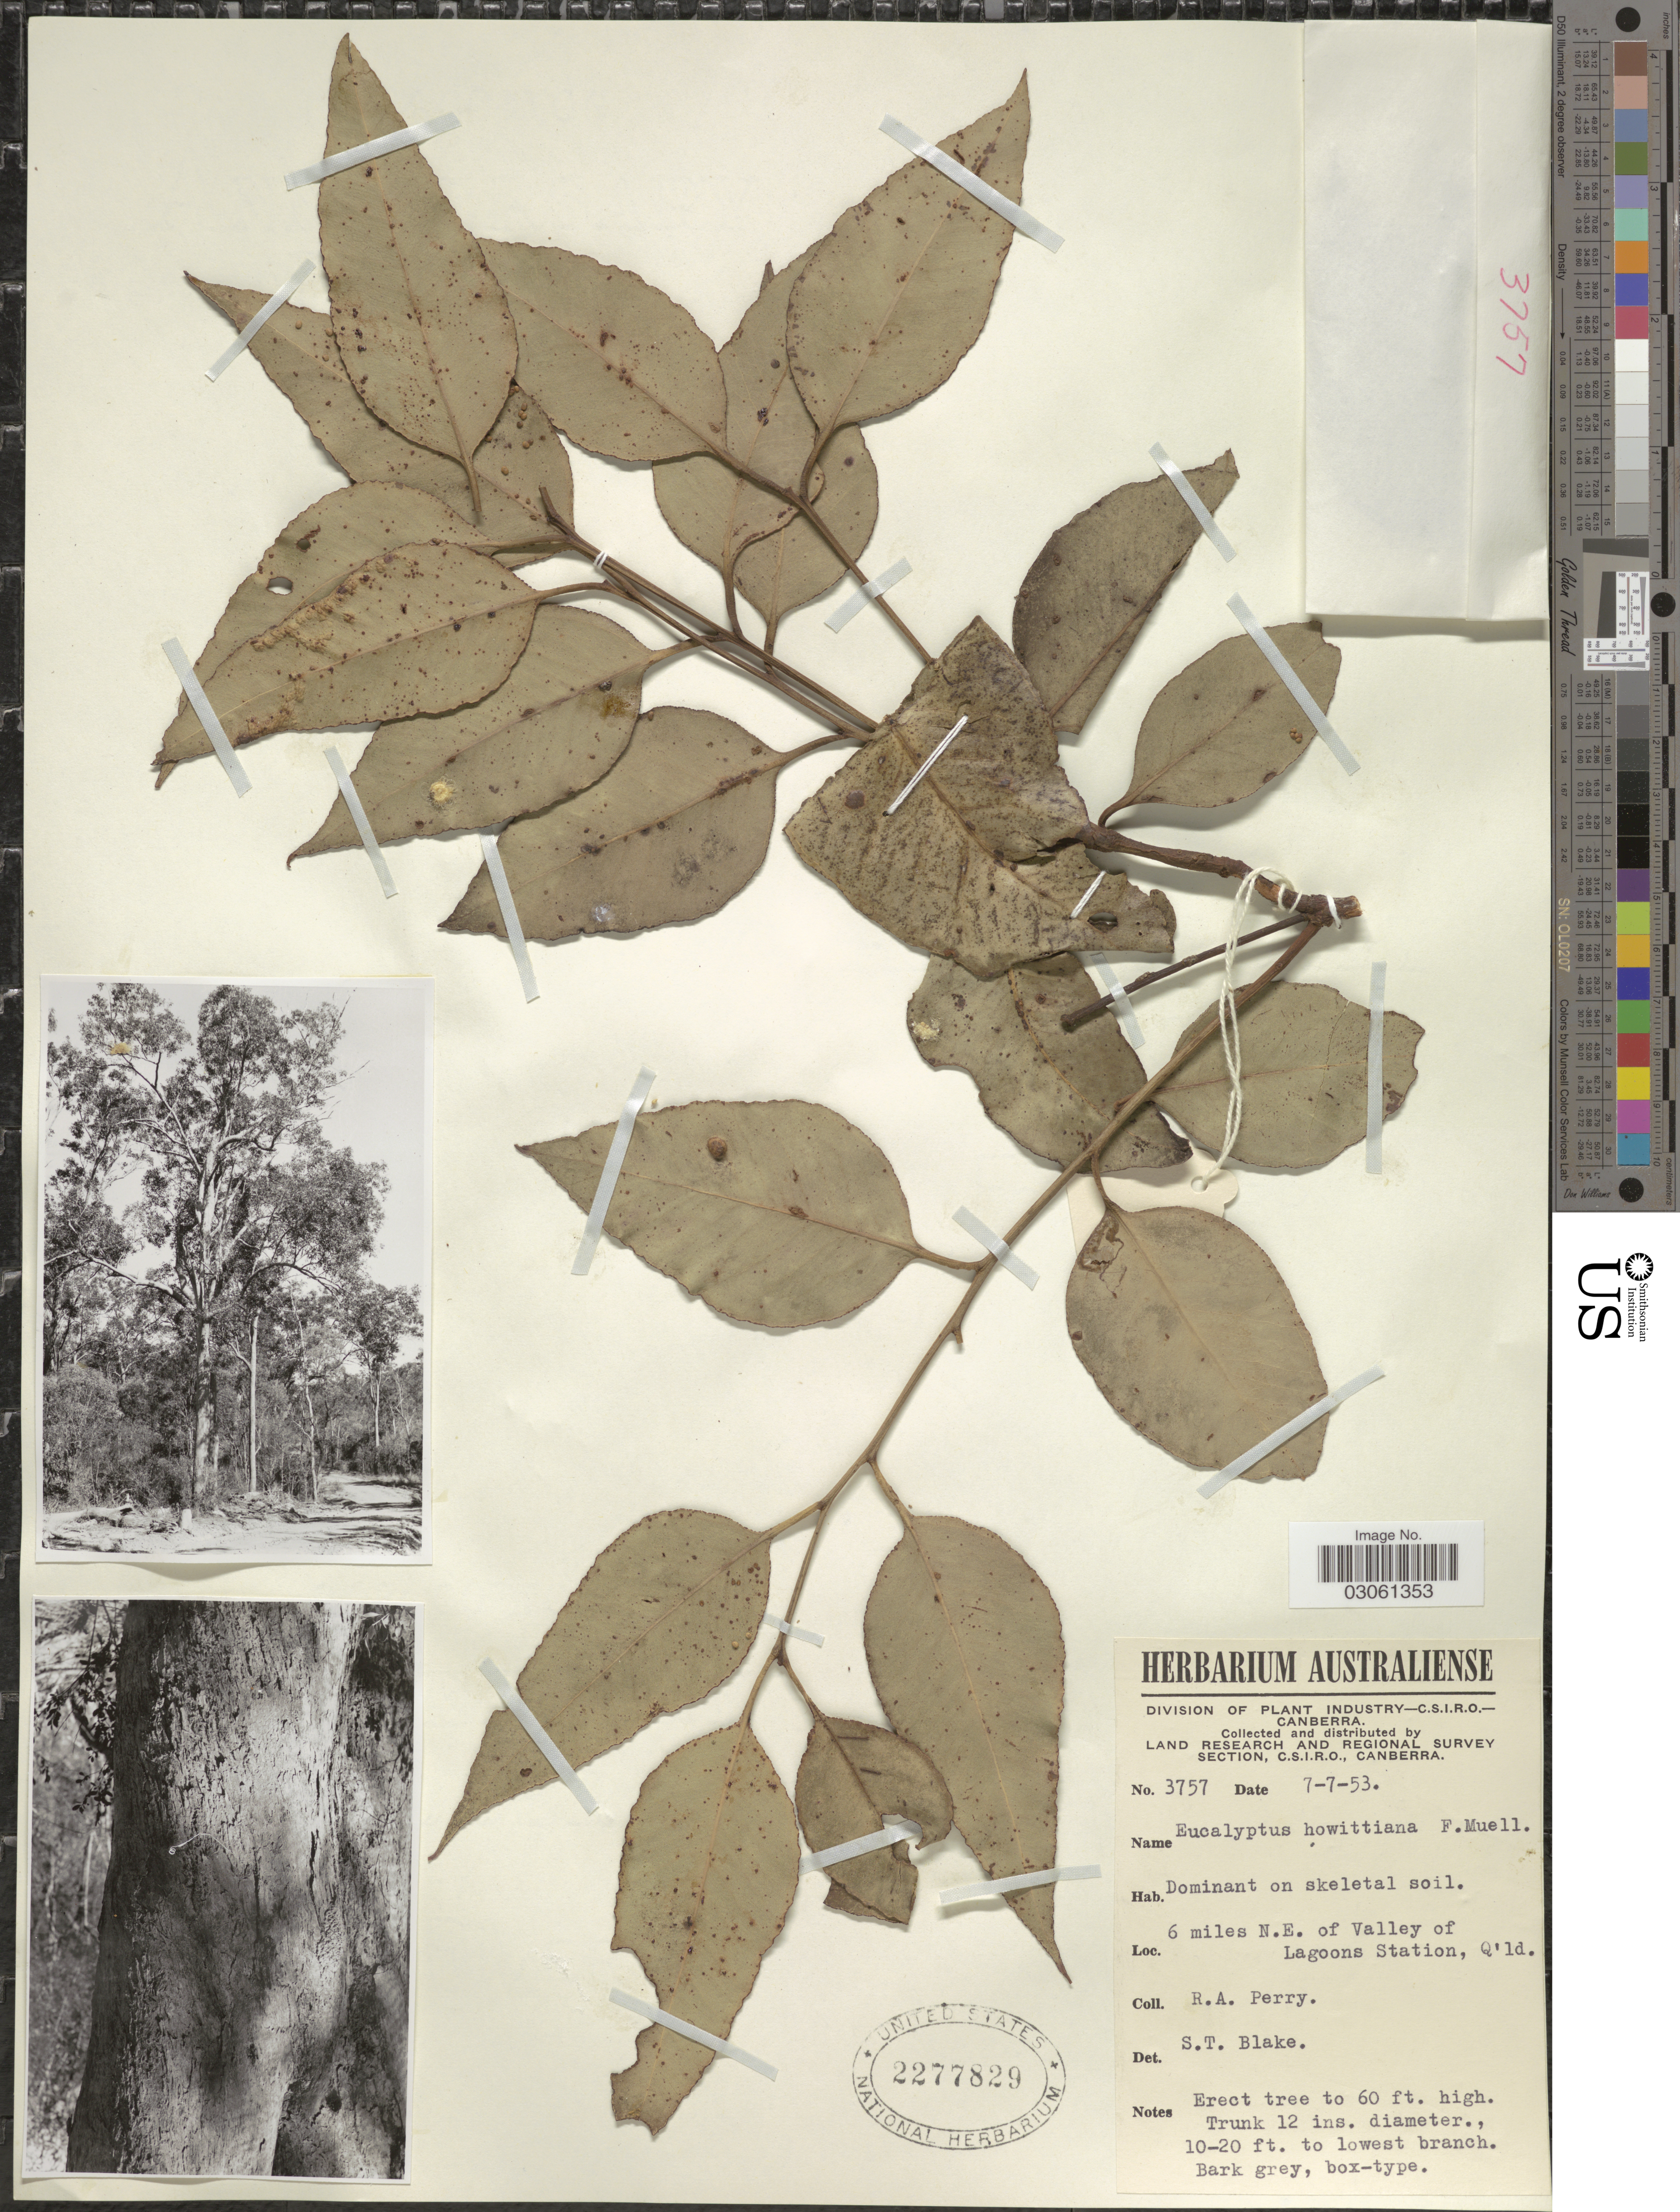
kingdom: Plantae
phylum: Tracheophyta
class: Magnoliopsida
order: Myrtales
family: Myrtaceae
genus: Eucalyptus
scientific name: Eucalyptus howittiana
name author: F. Muell.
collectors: Perry, R. A.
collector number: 3757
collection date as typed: Transcribed d/m/y: 7/7/53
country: Australia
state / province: Queensland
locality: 6 miles N.E. of Valley of Lagoons Station, Q'ld.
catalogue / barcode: US 2277829